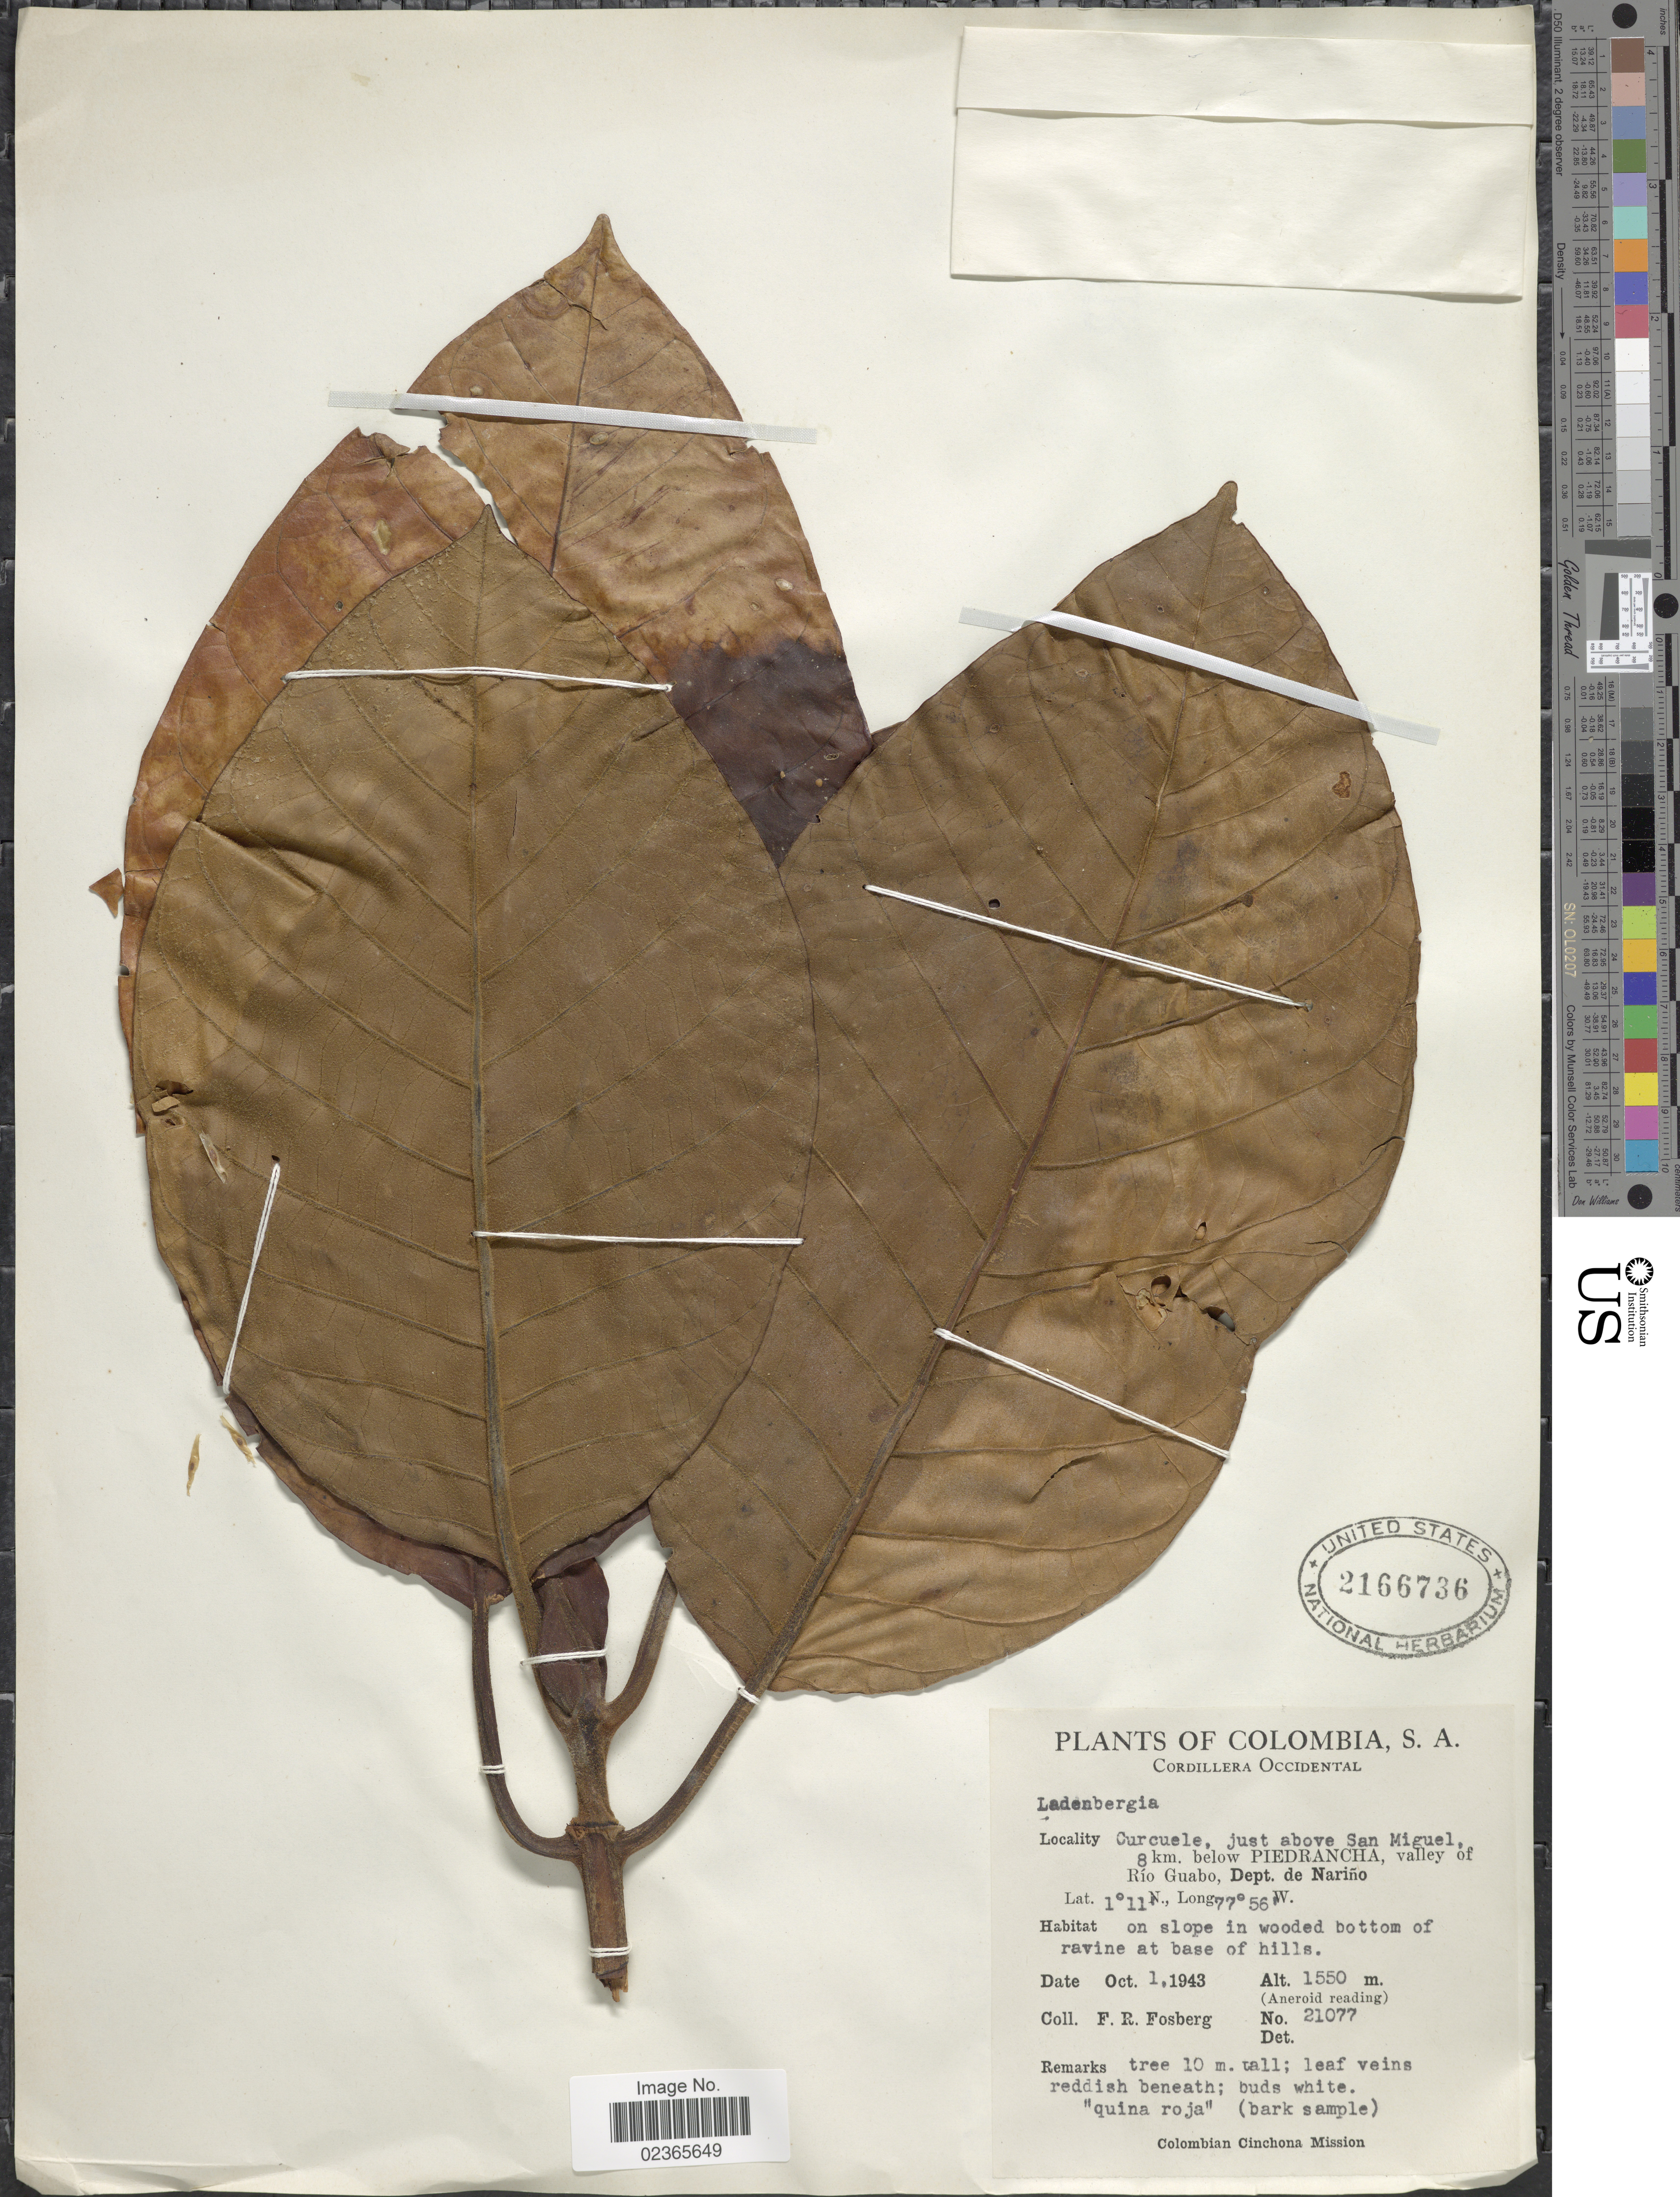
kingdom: Plantae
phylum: Tracheophyta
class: Magnoliopsida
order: Gentianales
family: Rubiaceae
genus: Ladenbergia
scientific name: Ladenbergia sp.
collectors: F. R. Fosberg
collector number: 21077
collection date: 1943-10-01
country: Colombia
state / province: Nariño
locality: Cordillera Occidental, Curcuele, just above San Miguel, 8 km below Piedrancha, valley of Rio Guabo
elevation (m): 1550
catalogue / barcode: US 2166736